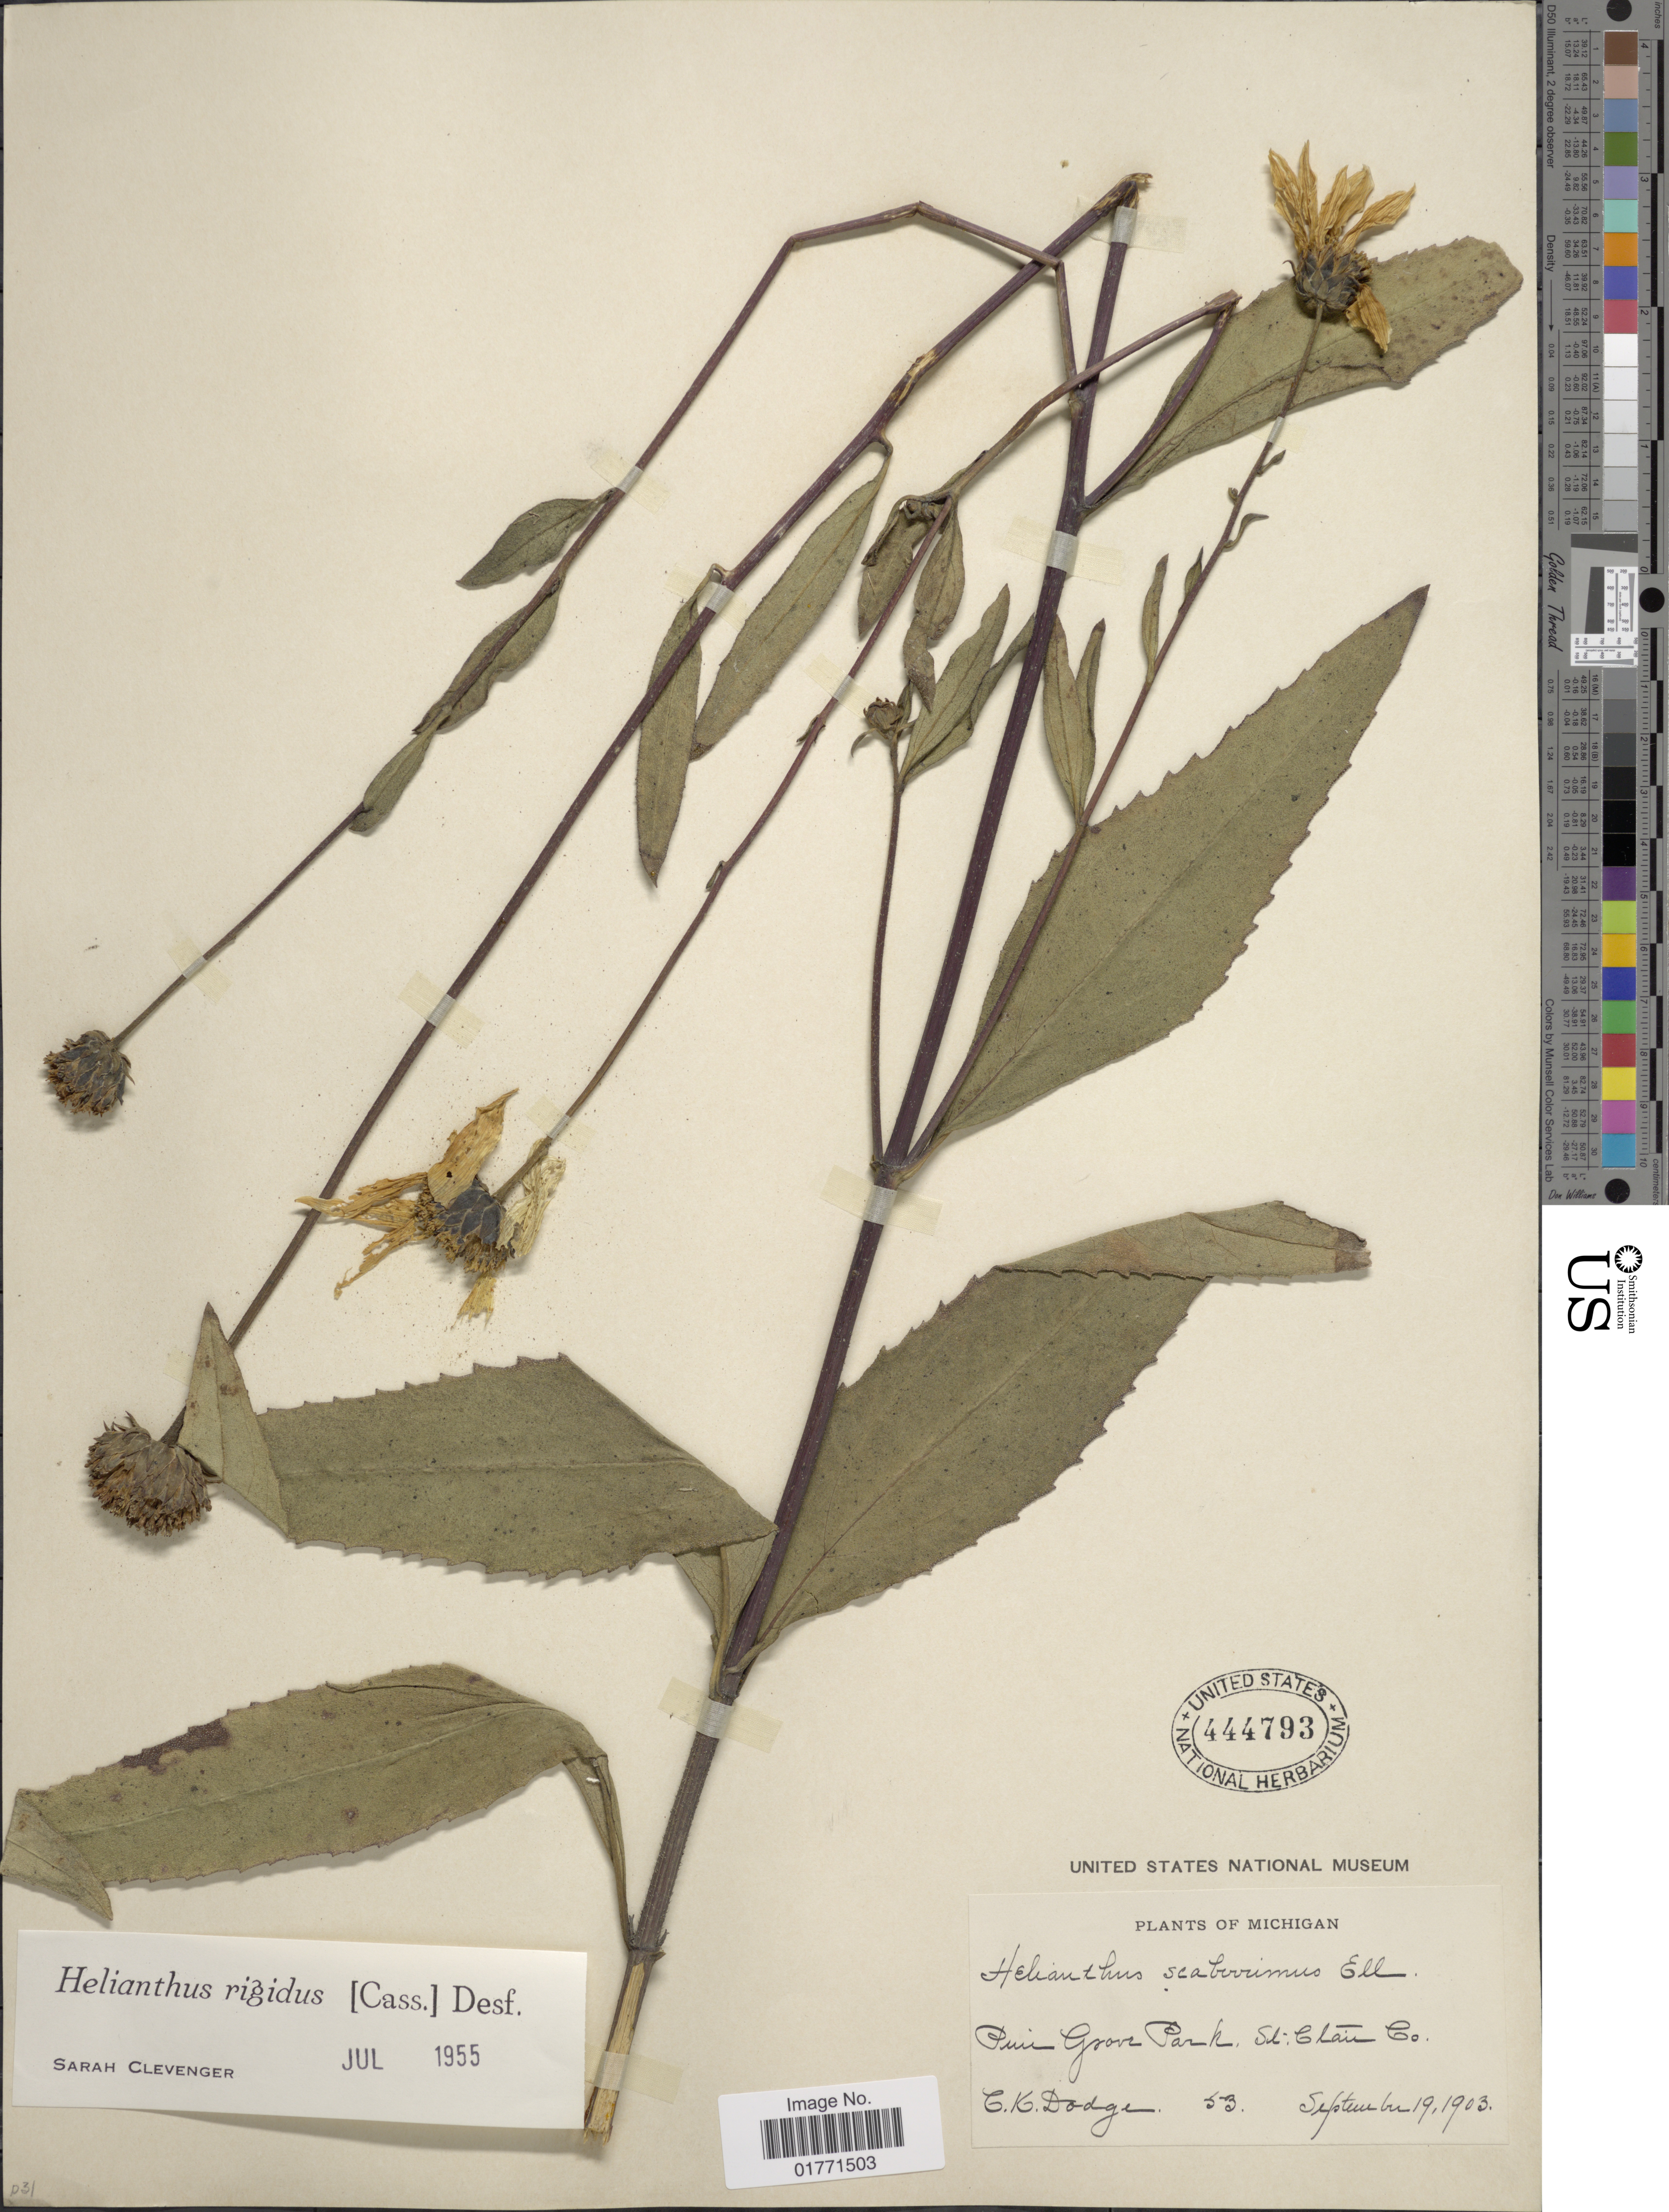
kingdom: Plantae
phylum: Tracheophyta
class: Magnoliopsida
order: Asterales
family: Asteraceae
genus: Helianthus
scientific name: Helianthus rigidus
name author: (Cass.) Desf.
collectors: C. Dodge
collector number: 53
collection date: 1903-09-19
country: United States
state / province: Michigan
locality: Michigan, Pine Grove Park, St. Clair Co.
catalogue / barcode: US 444793